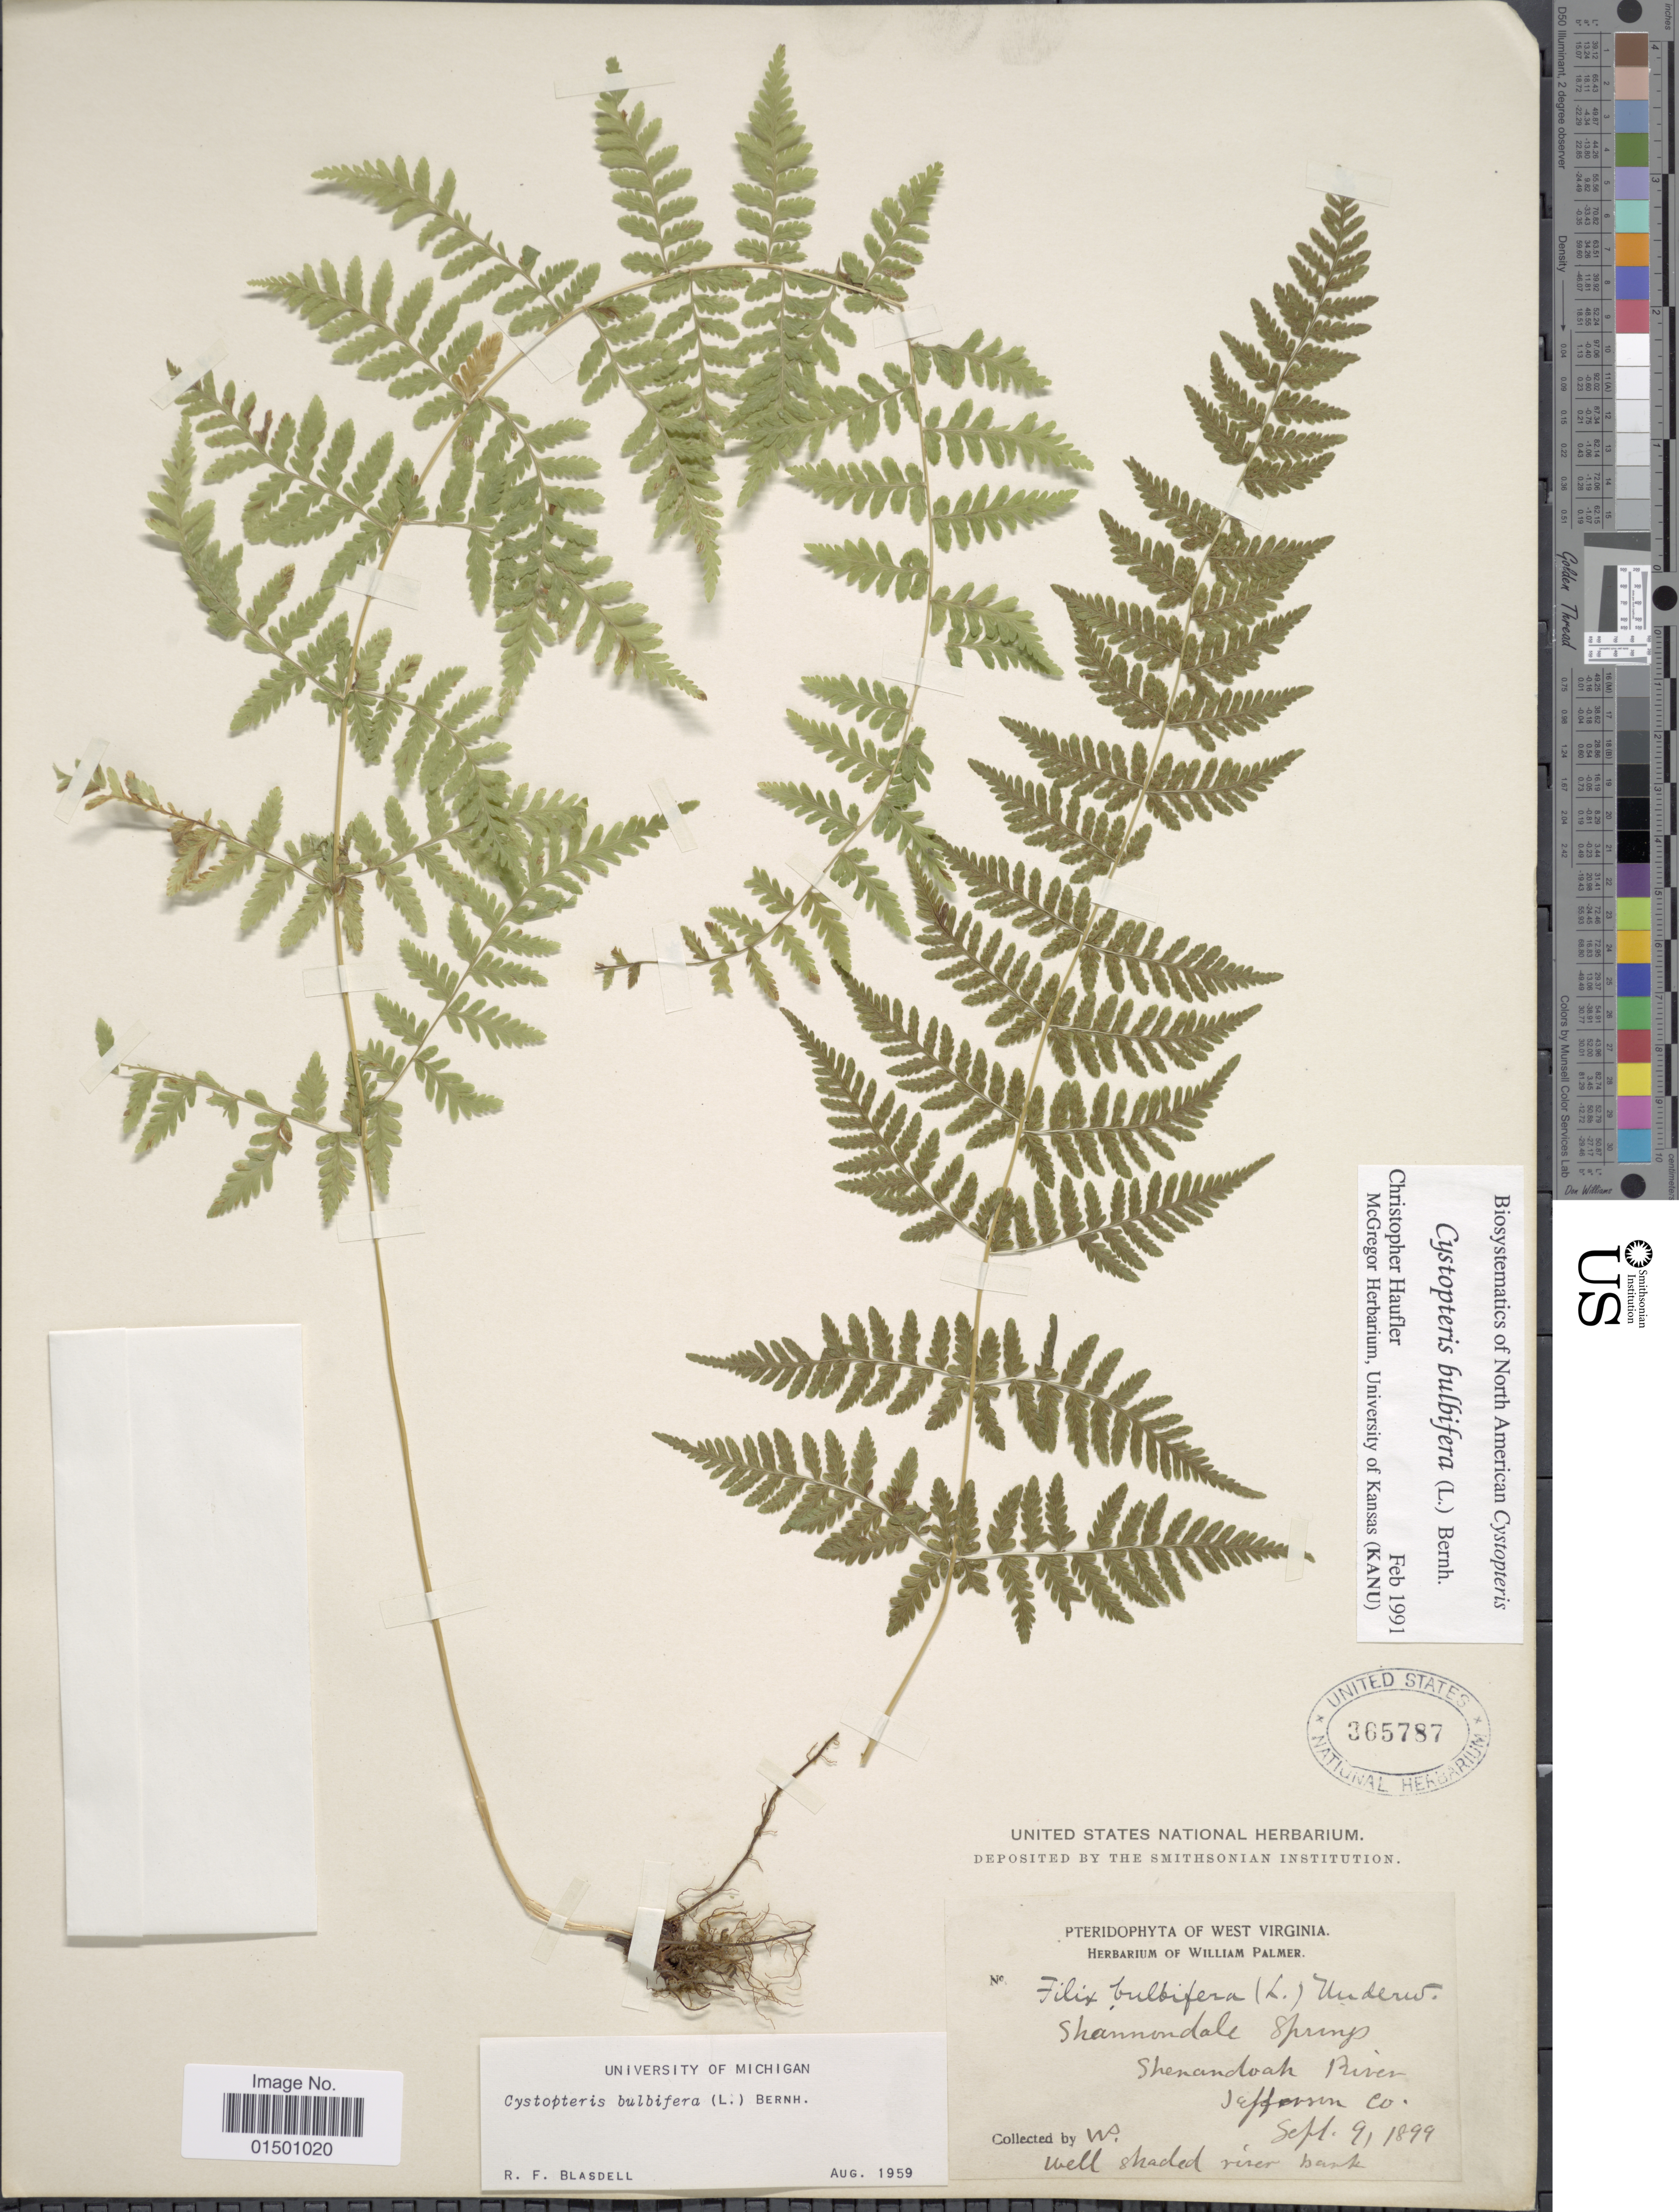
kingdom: Plantae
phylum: Tracheophyta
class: Polypodiopsida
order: Polypodiales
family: Cystopteridaceae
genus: Cystopteris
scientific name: Cystopteris bulbifera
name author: (L.) Bernh.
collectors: W. Palmer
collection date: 1899-09-09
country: United States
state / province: West Virginia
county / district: Jefferson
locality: Shannondale Springs, Shenandoah River, Jefferson Co.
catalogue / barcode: US 365787